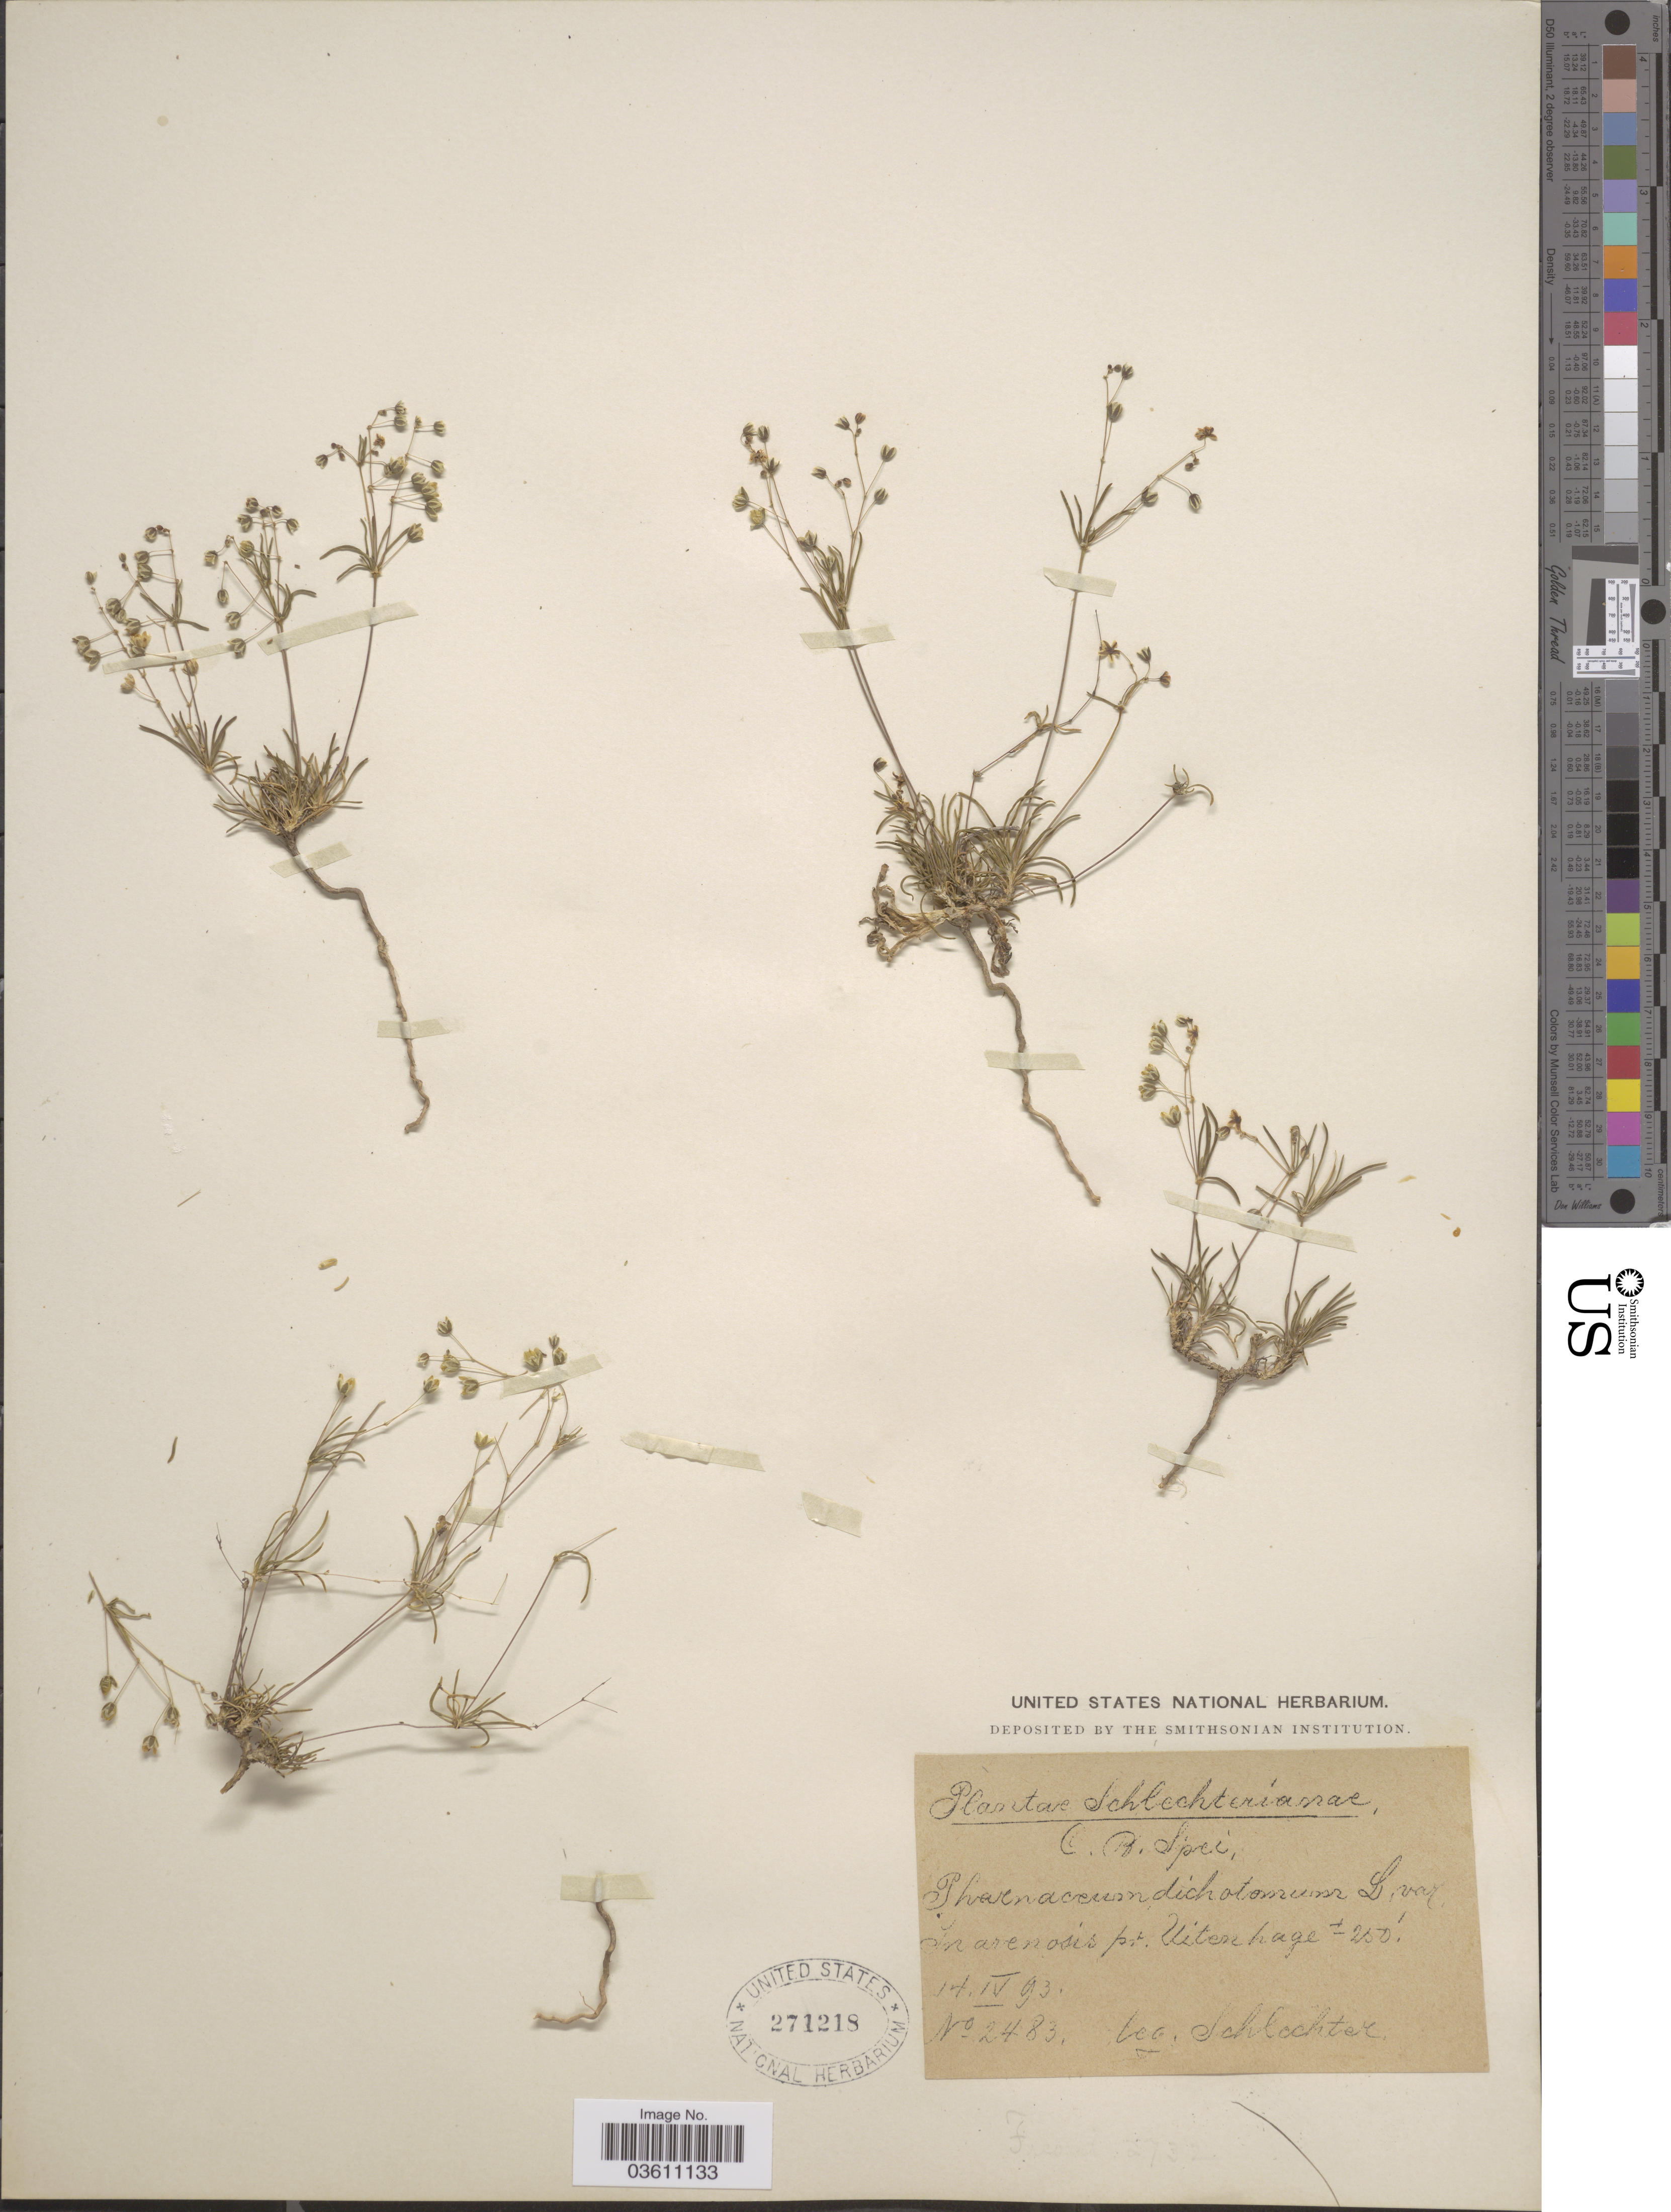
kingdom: Plantae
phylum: Tracheophyta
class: Magnoliopsida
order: Caryophyllales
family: Molluginaceae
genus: Pharnaceum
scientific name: Pharnaceum dichotomum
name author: L. f.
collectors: Schlechter, --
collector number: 2483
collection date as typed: Transcribed d/m/y: 14/4/93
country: South Africa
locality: C.B. Spei. In arenosis pr. Uitenhage.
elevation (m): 76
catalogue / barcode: US 271218